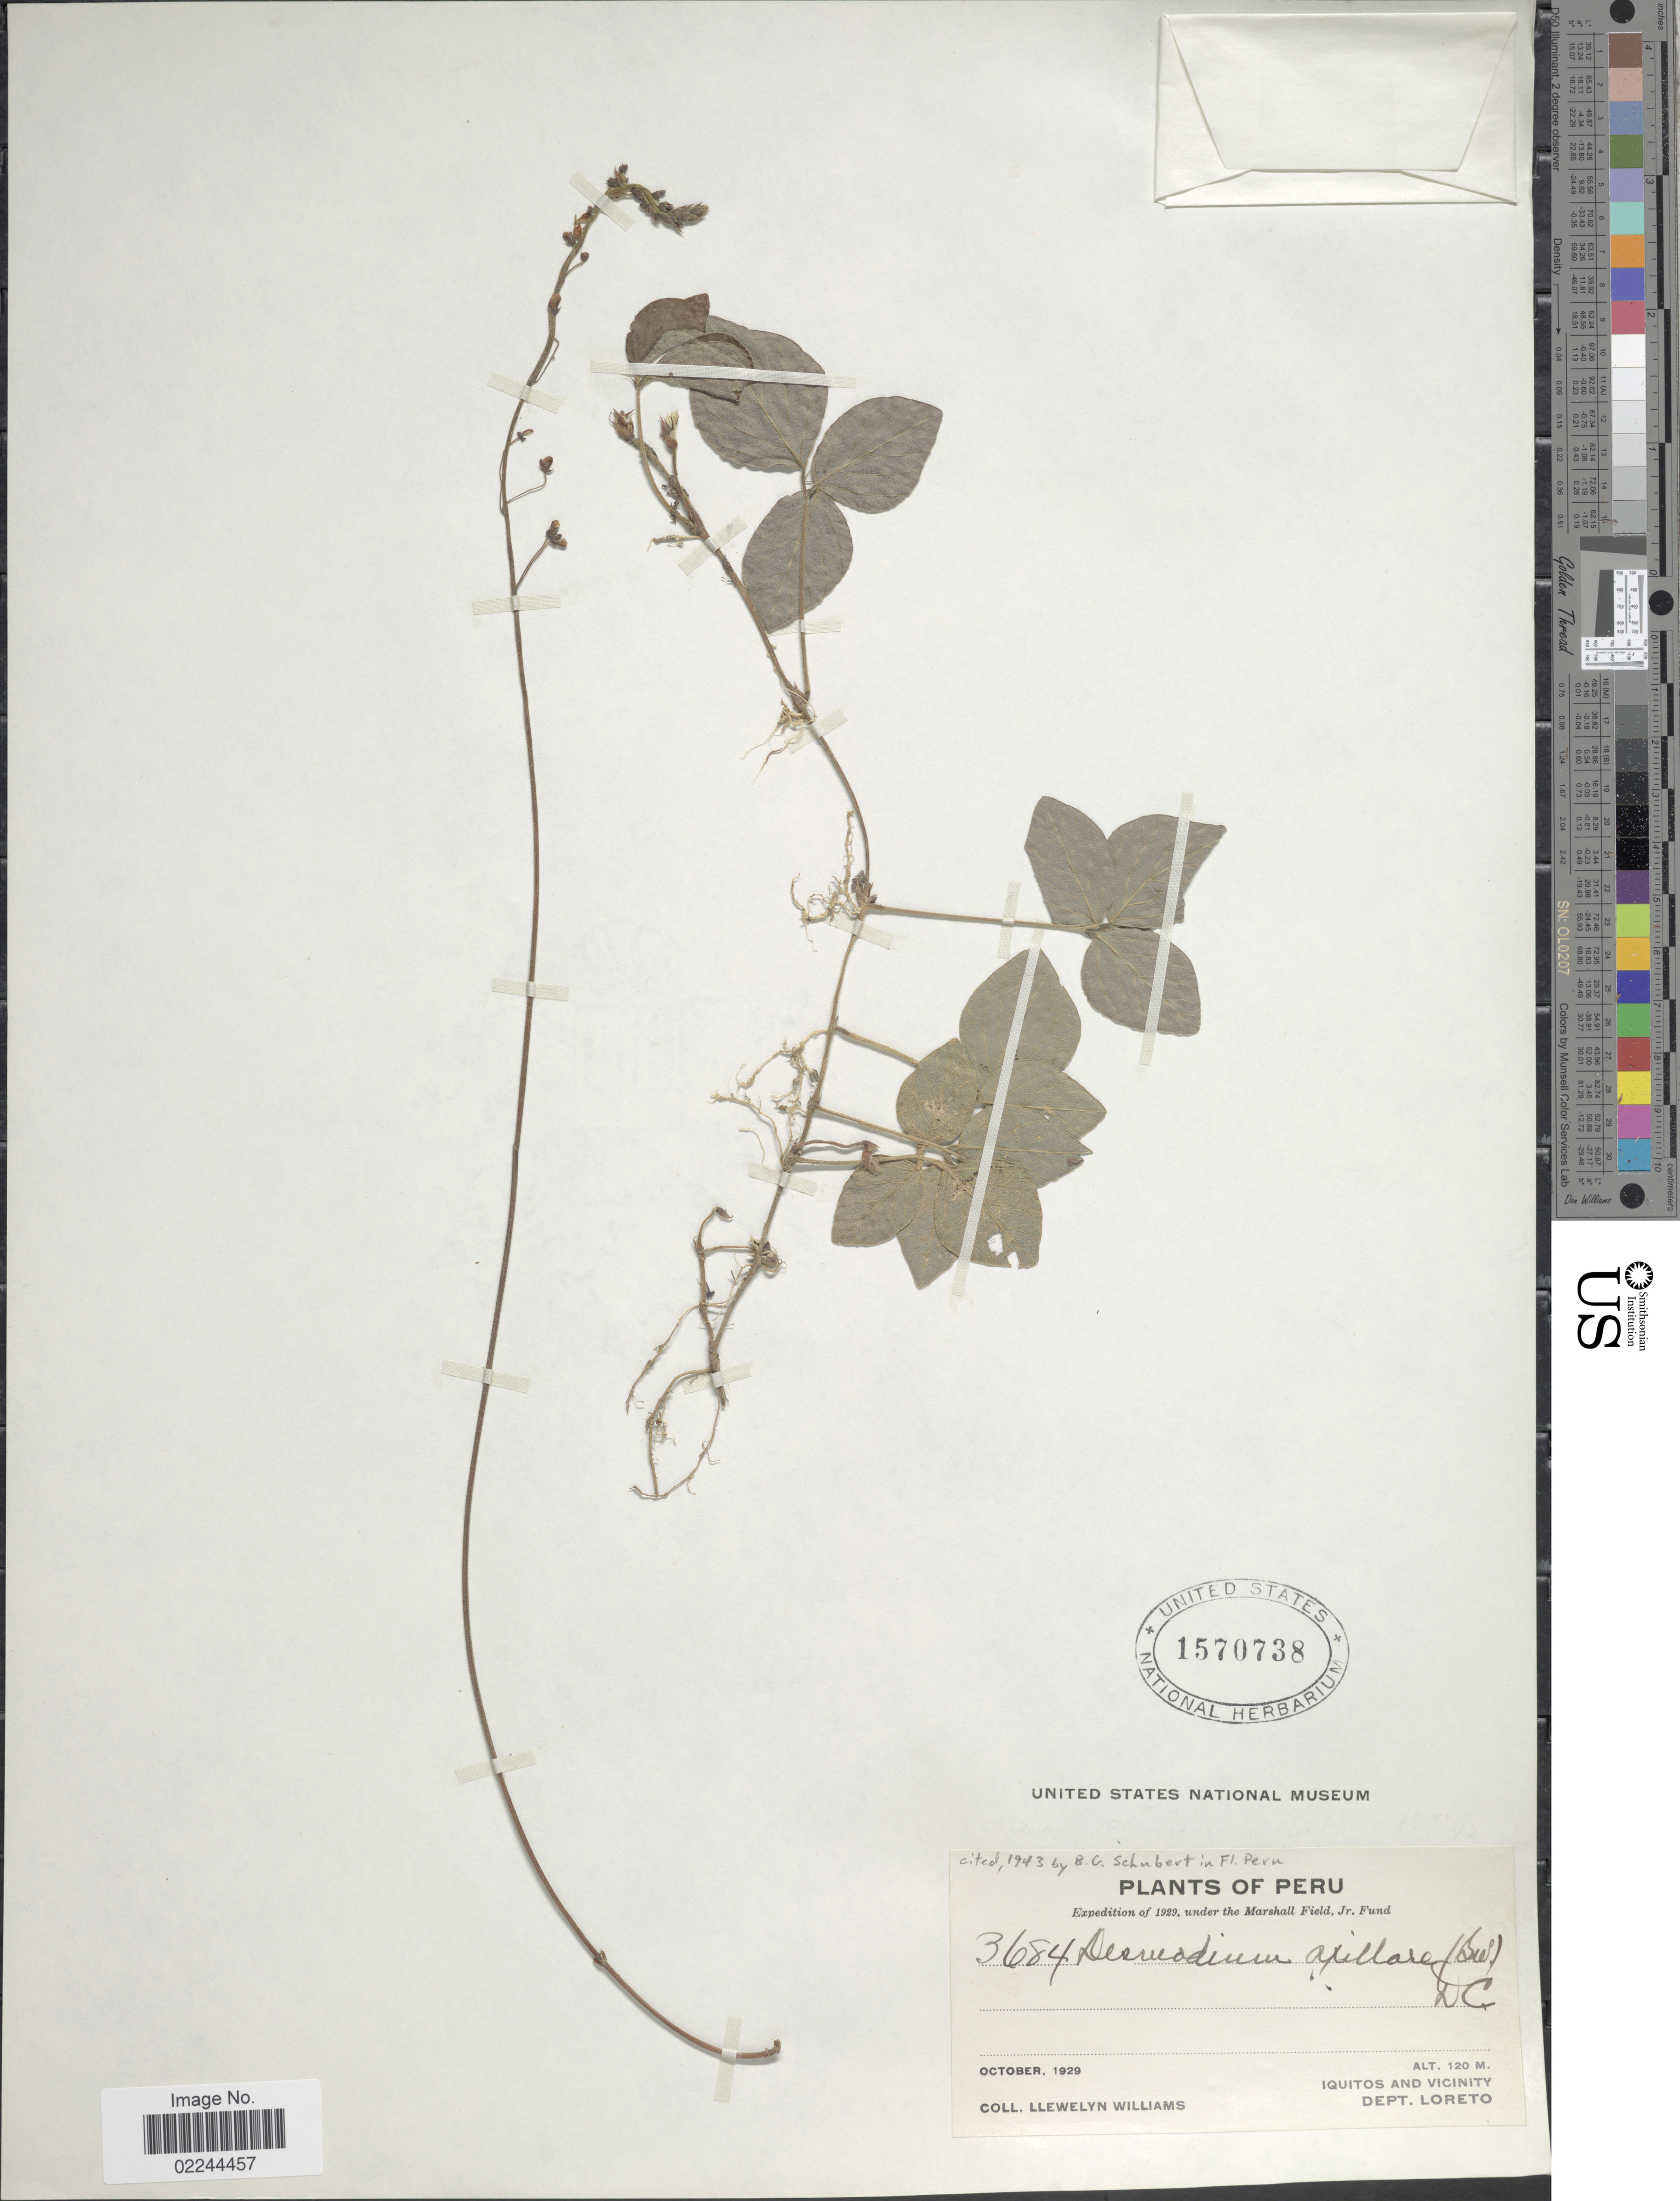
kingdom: Plantae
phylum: Tracheophyta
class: Magnoliopsida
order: Fabales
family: Fabaceae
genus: Desmodium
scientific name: Desmodium axillare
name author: (Sw.) DC.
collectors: Ll. Williams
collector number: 3684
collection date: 1929-10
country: Peru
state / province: Loreto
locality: Iquitos and Vicinity. Dept. Loreto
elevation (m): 120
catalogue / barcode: US 1570738